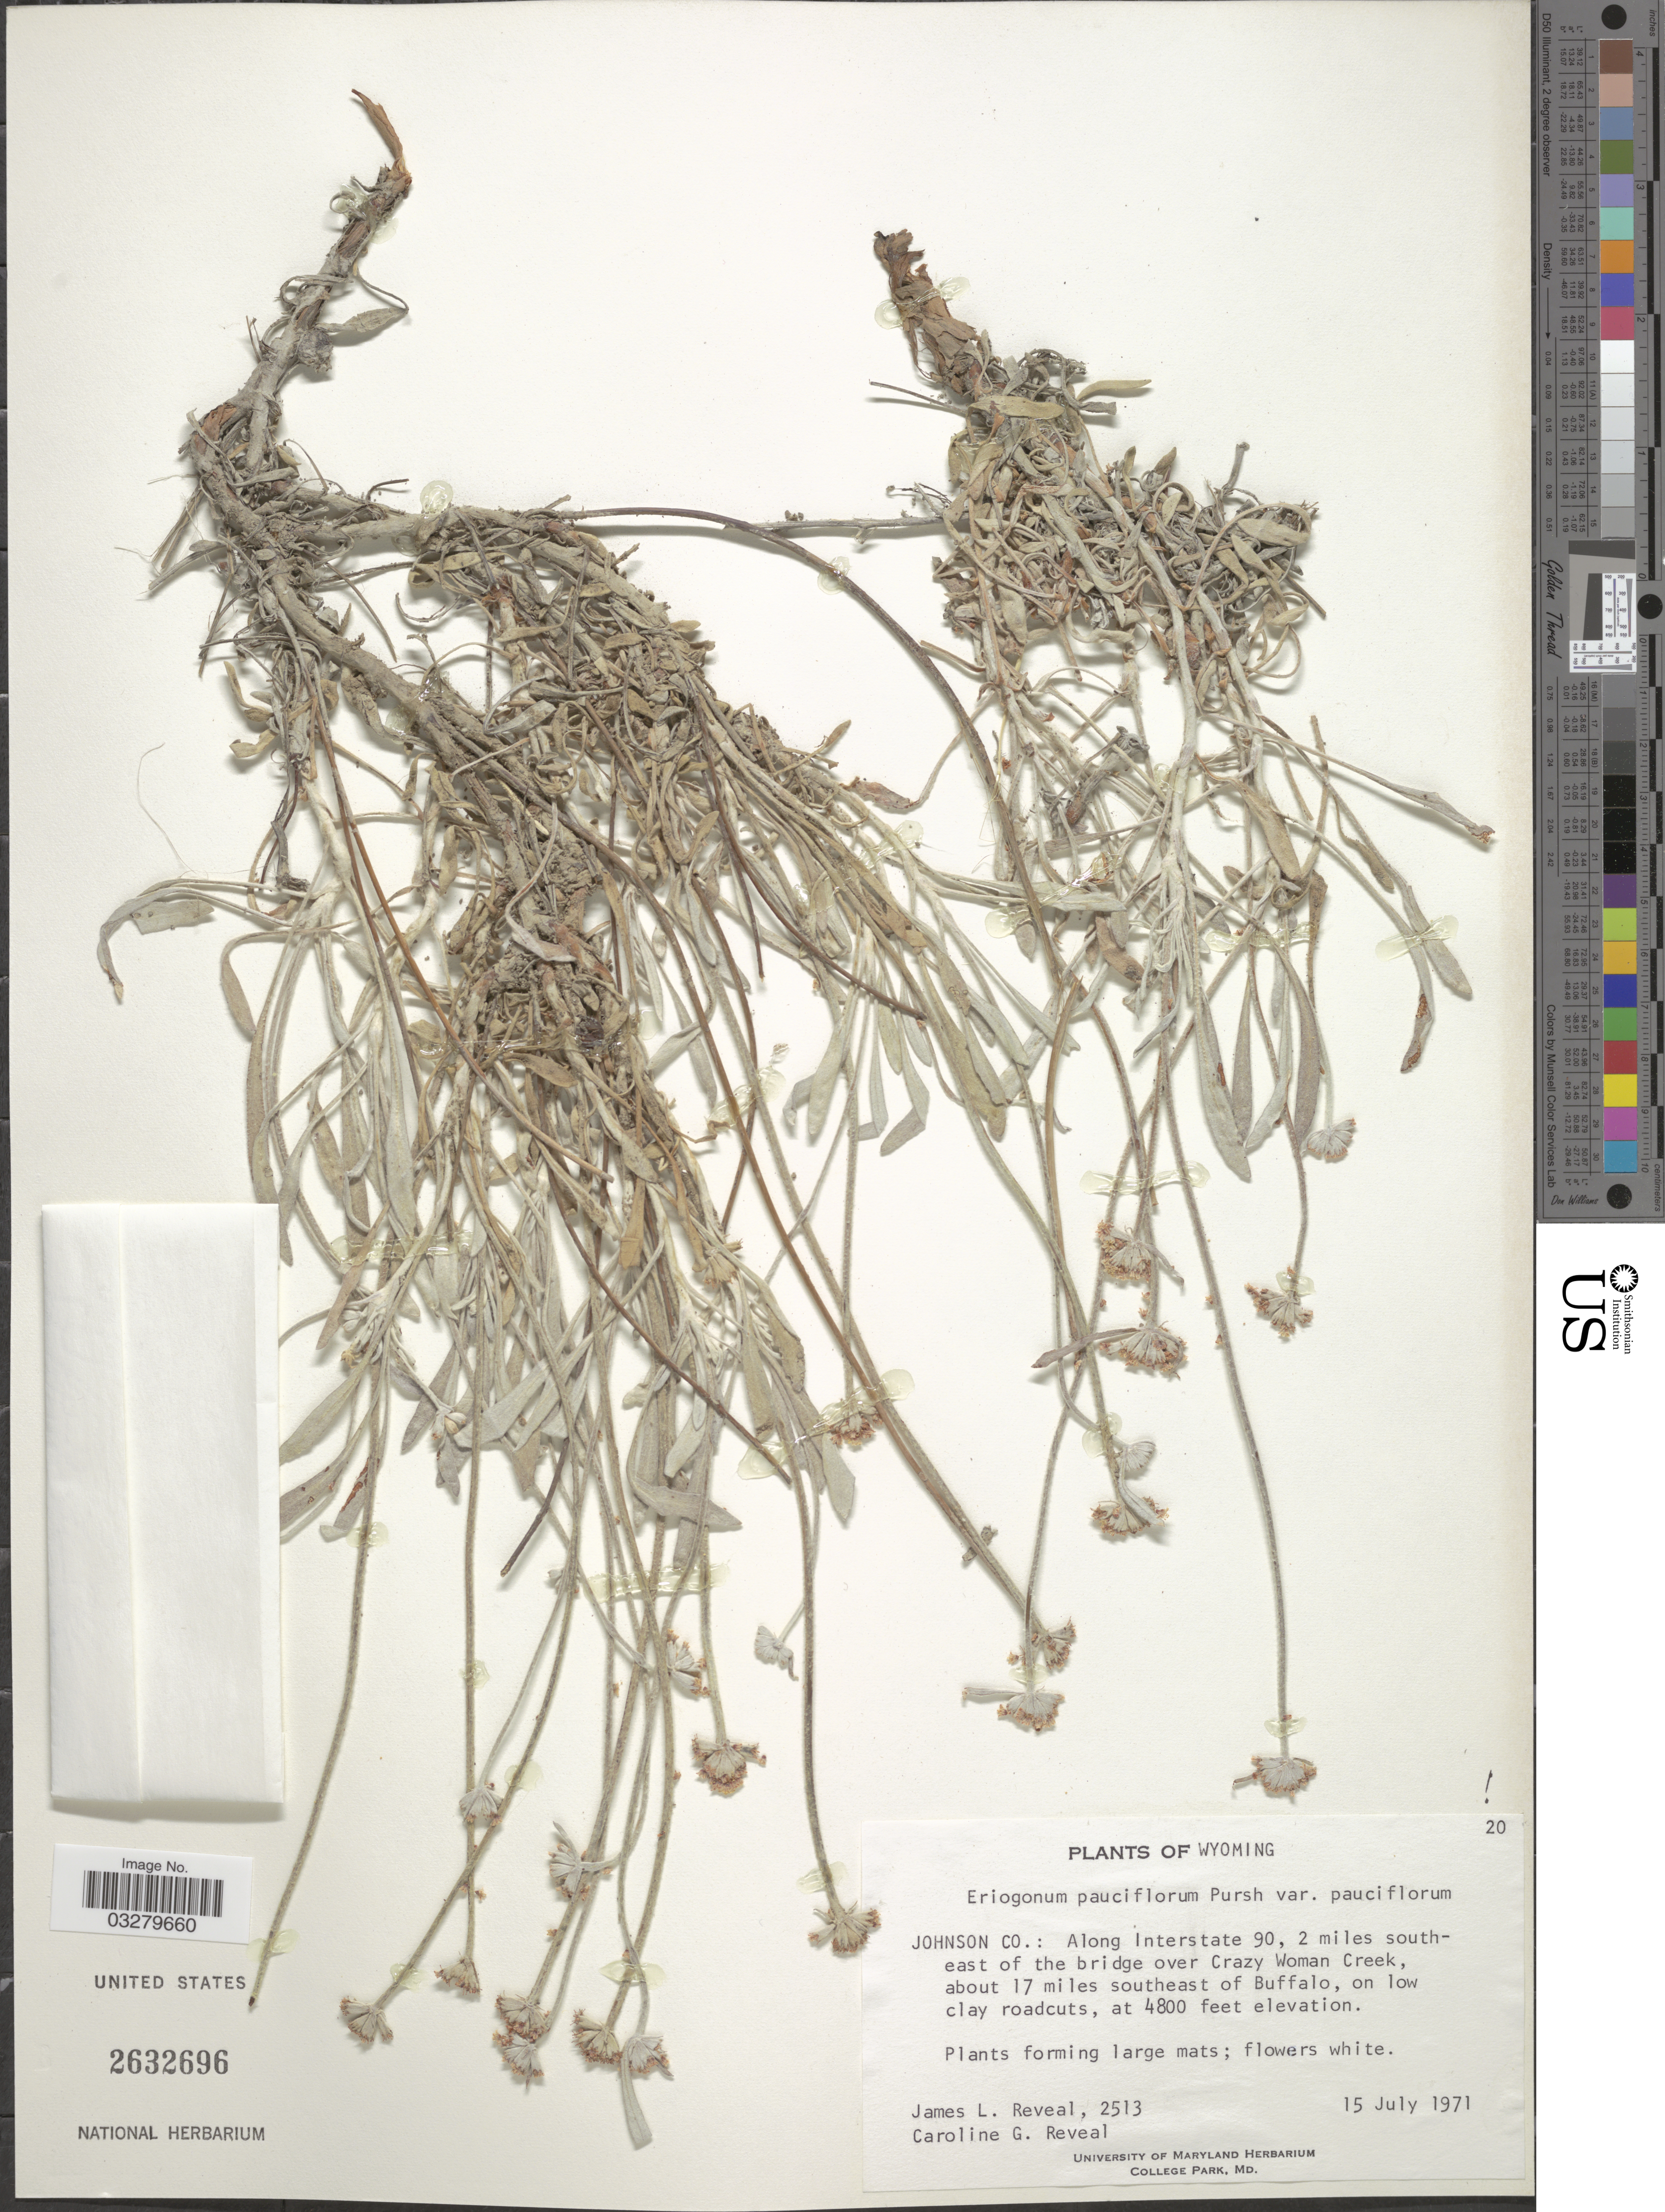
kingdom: Plantae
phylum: Tracheophyta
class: Magnoliopsida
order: Caryophyllales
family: Polygonaceae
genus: Eriogonum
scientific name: Eriogonum pauciflorum var. pauciflorum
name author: Pursh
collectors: J. L. Reveal & C. G. Reveal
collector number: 2513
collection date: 1971-07-15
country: United States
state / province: Wyoming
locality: Johnson Co.: Along Interstate 90, 2 miles south-east of the bridge over Crazy Woman Creek, about 17 miles southeast of Buffalo.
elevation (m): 1463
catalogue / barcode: US 2632696